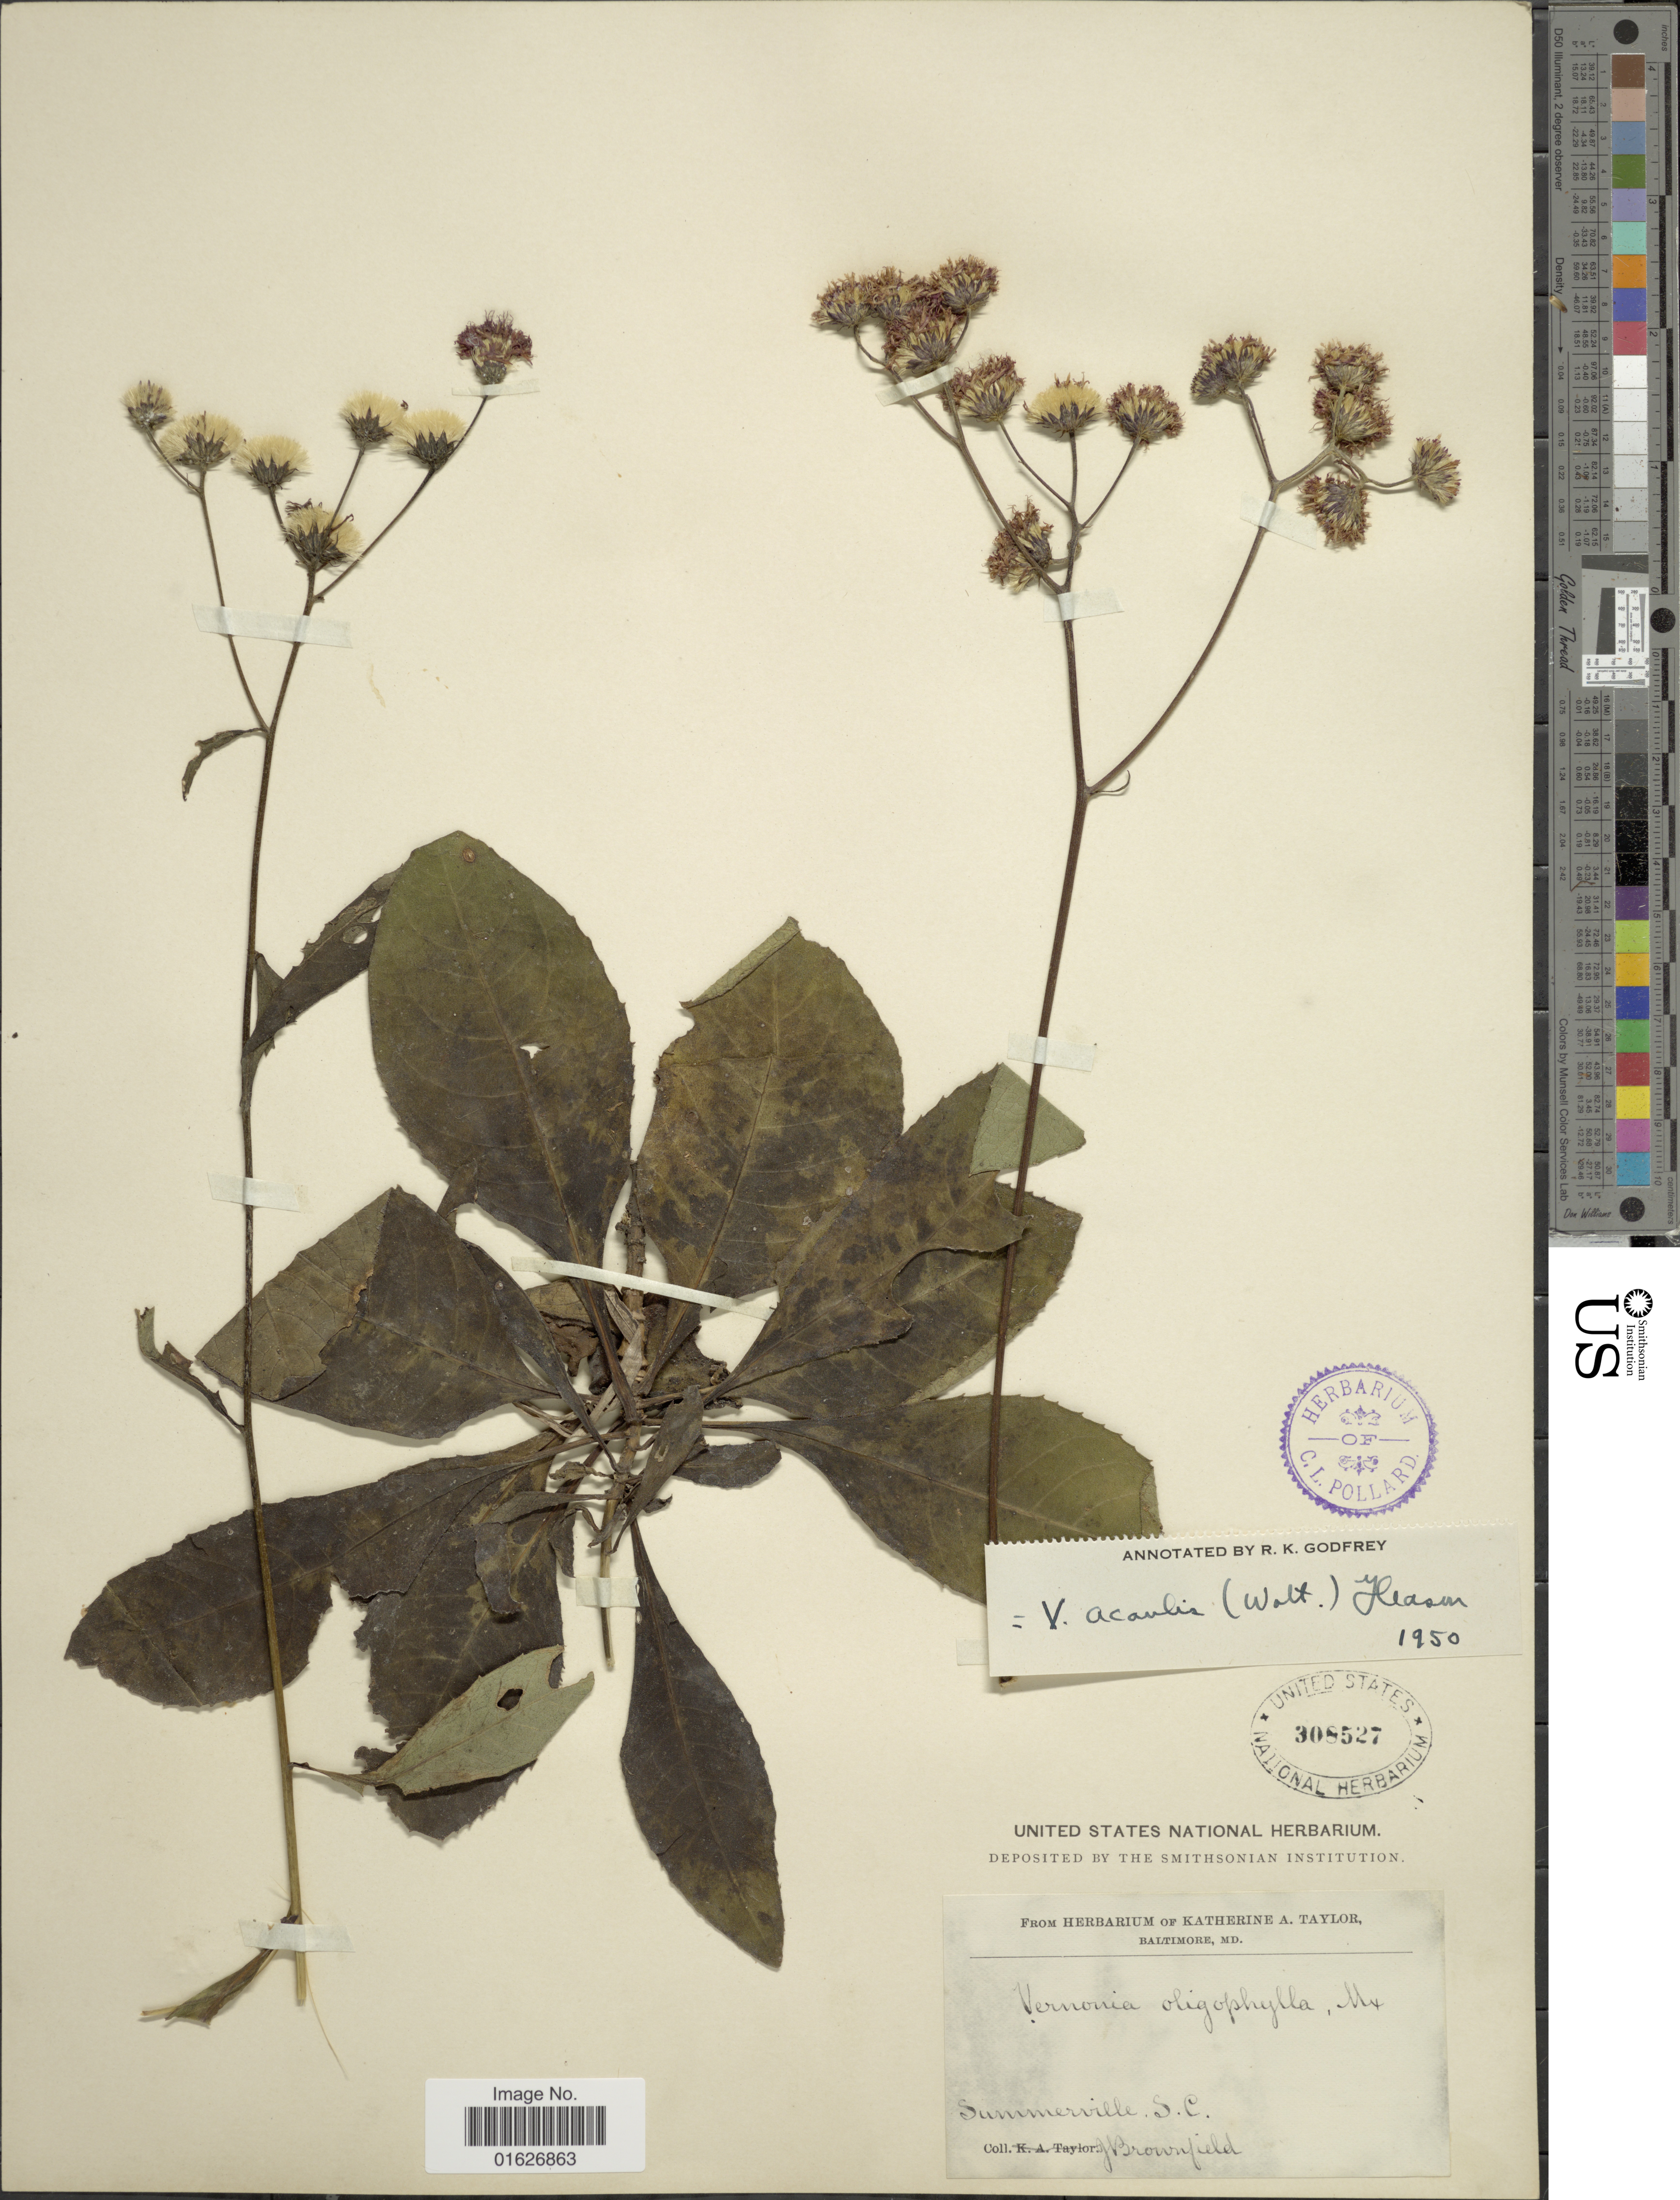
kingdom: Plantae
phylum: Tracheophyta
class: Magnoliopsida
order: Asterales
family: Asteraceae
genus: Vernonia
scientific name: Vernonia acaulis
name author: (Walter) Gleason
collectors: J. Brownfield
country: United States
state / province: South Carolina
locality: Summerville.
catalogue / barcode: US 308527